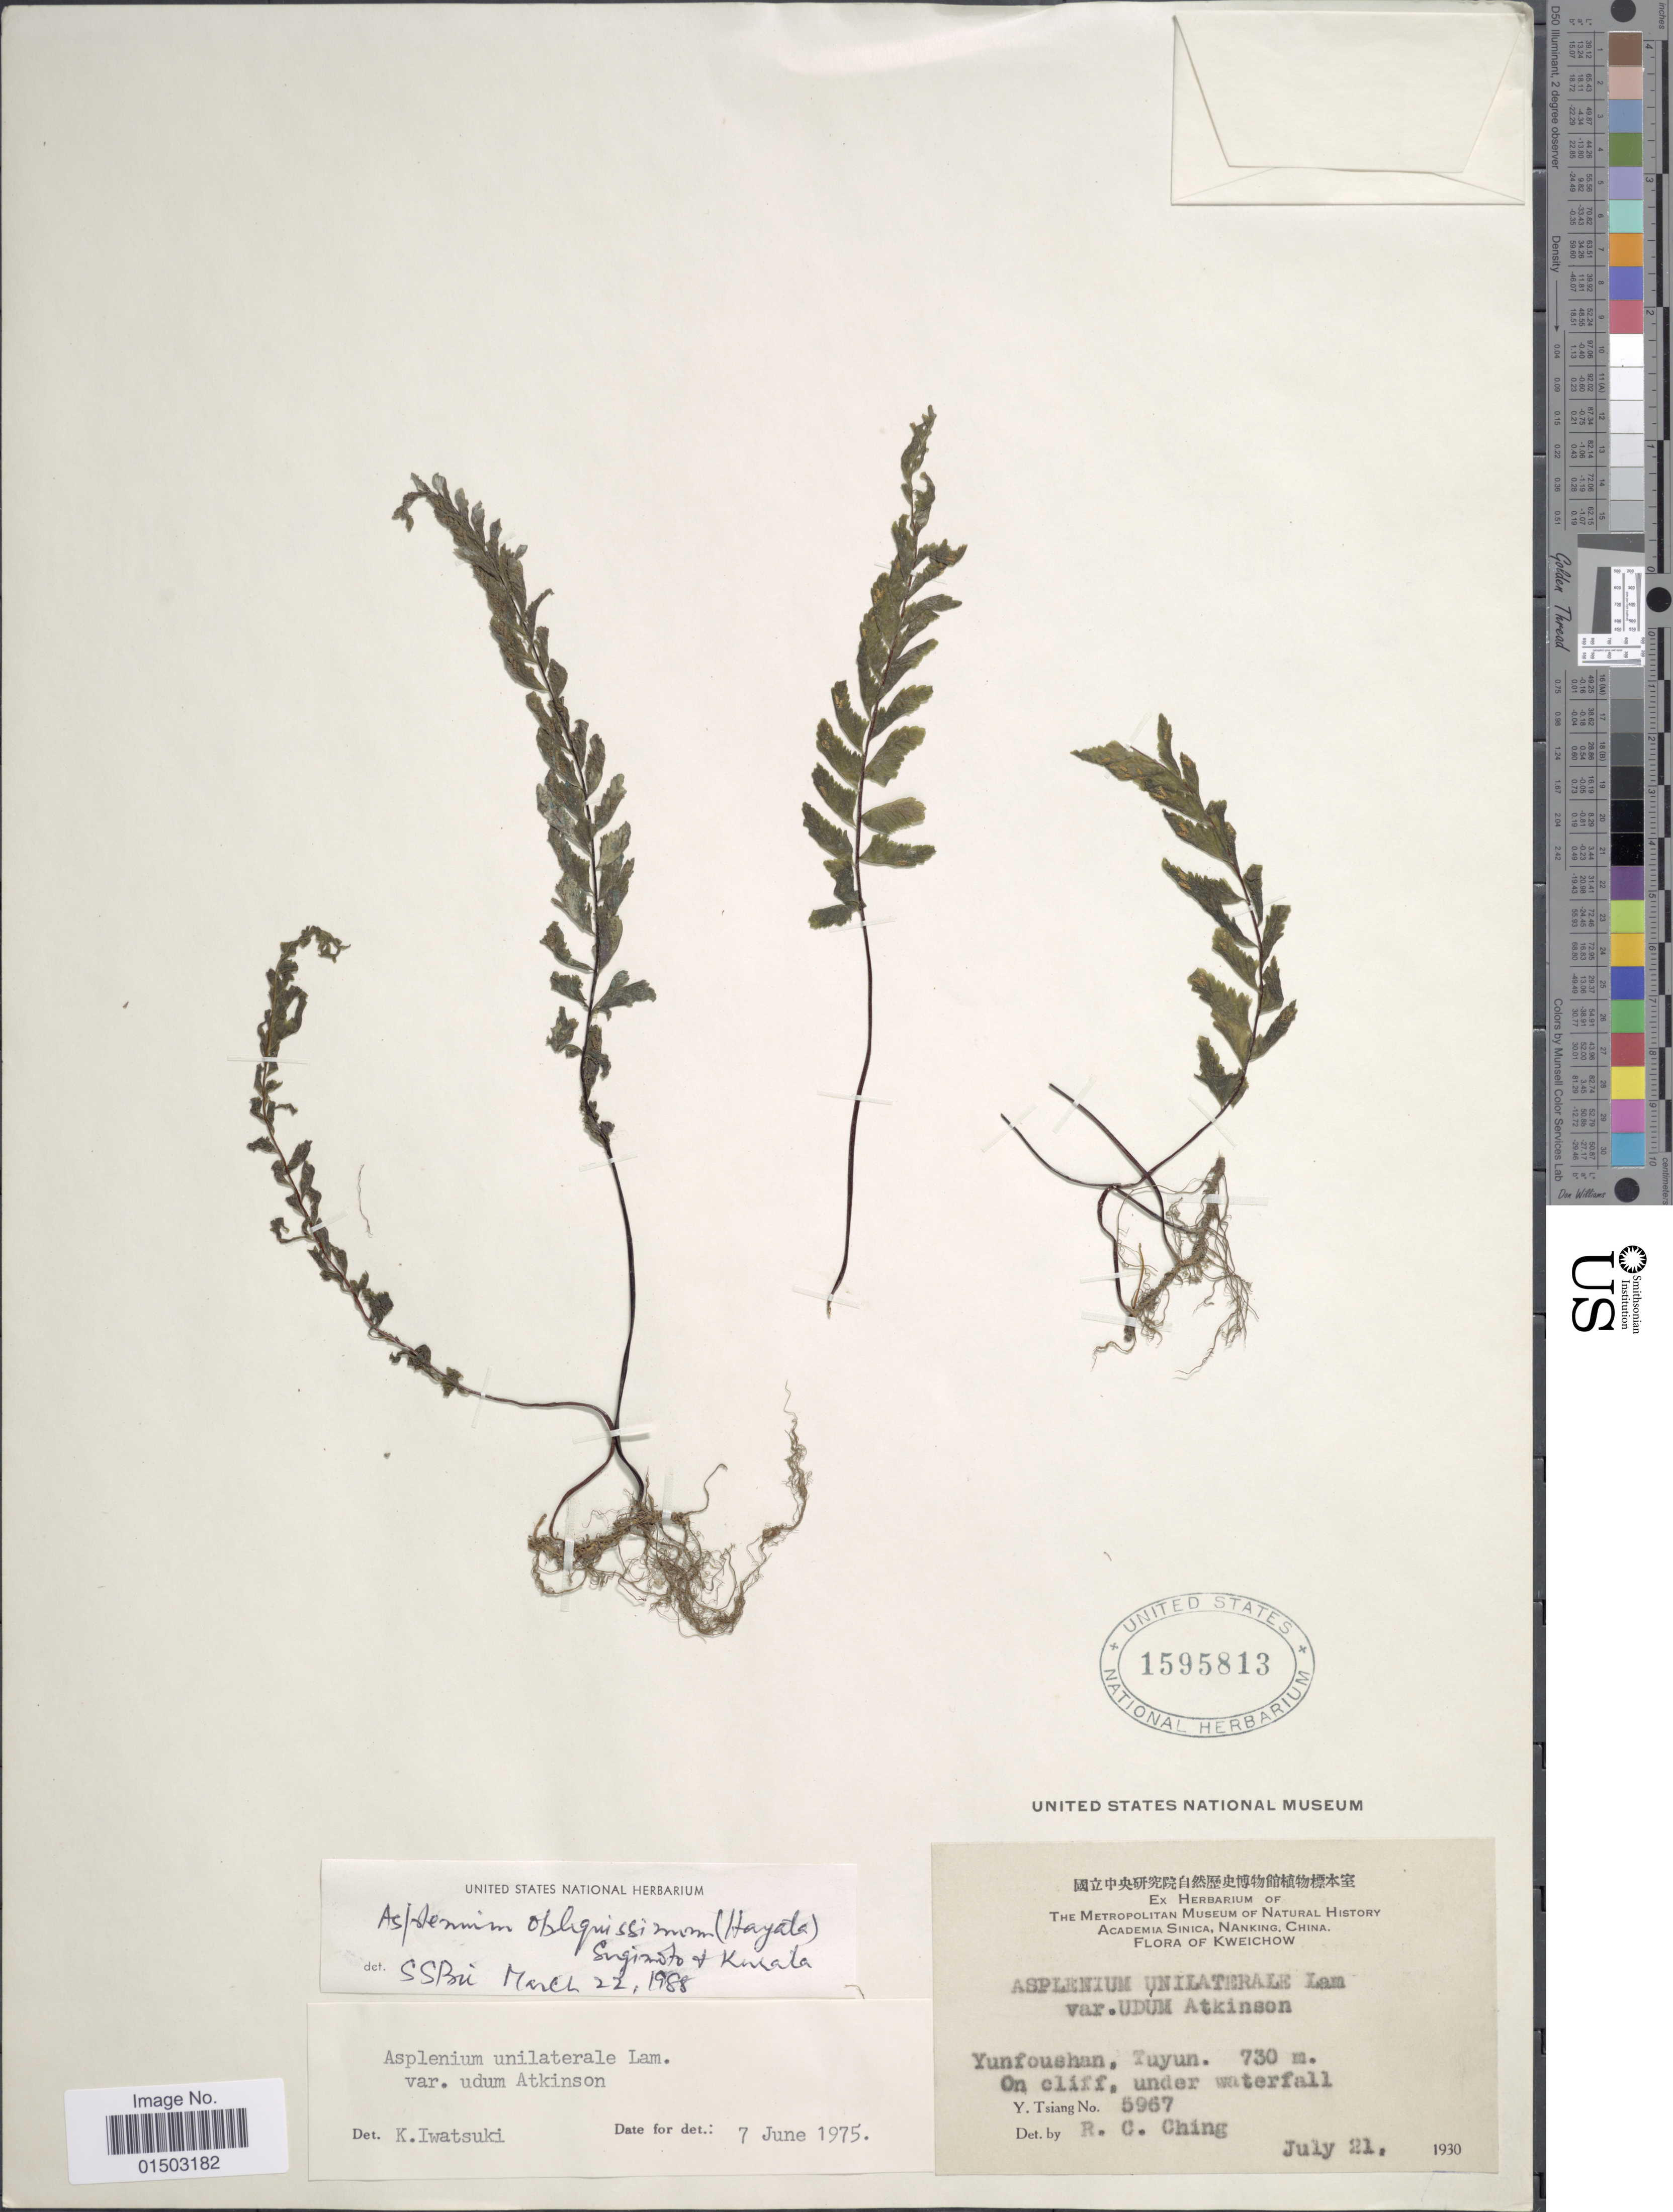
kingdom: Plantae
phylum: Tracheophyta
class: Polypodiopsida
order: Polypodiales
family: Aspleniaceae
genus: Hymenasplenium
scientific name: Hymenasplenium obliquissimum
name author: (Hayata) Sugim.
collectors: Y. Tsiang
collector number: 5967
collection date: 1930-07-21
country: China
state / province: Guizhou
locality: Kweichow, Yunfoushan, Tuyun. On cliff under waterfall.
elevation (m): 730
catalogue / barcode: US 1595813